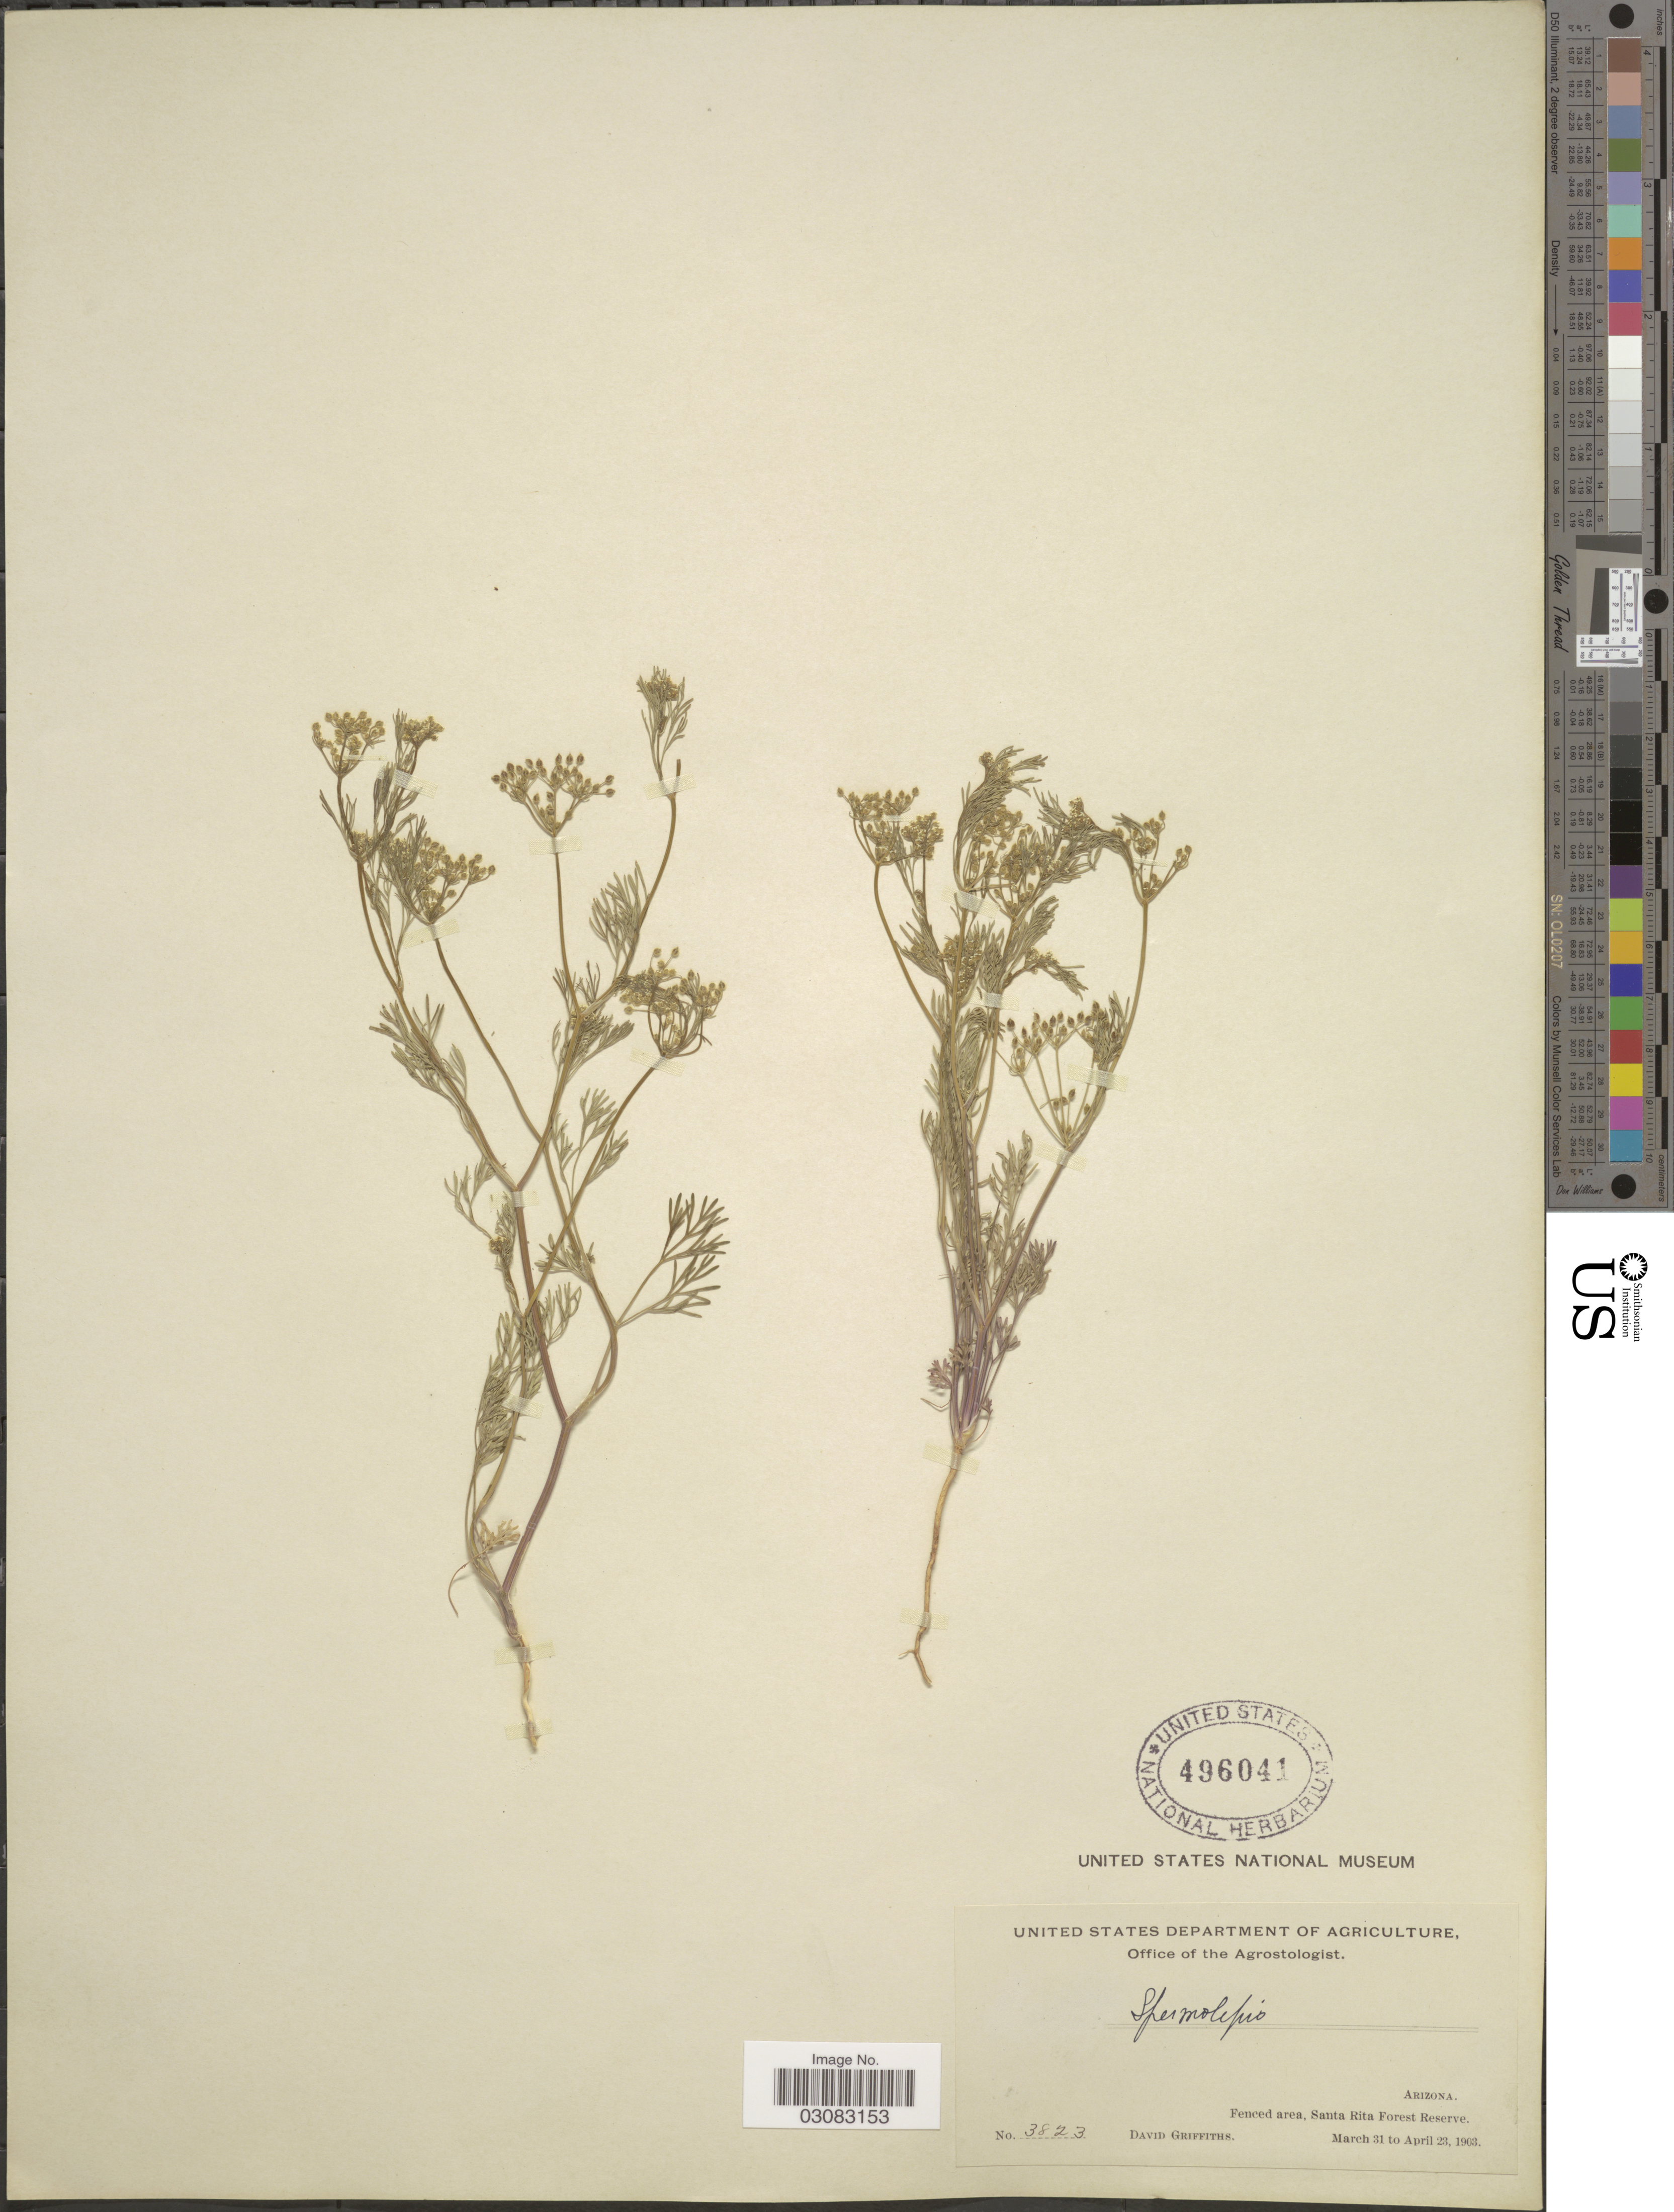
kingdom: Plantae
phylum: Tracheophyta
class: Magnoliopsida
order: Apiales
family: Apiaceae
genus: Spermolepis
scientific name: Spermolepis echinata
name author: (Nutt. ex DC.) A. Heller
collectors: D. Griffiths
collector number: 3823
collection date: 1903-03-31/1903-04-23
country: United States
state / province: Arizona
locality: Fenced area, Santa Rita Forest Reserve.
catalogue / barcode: US 496041